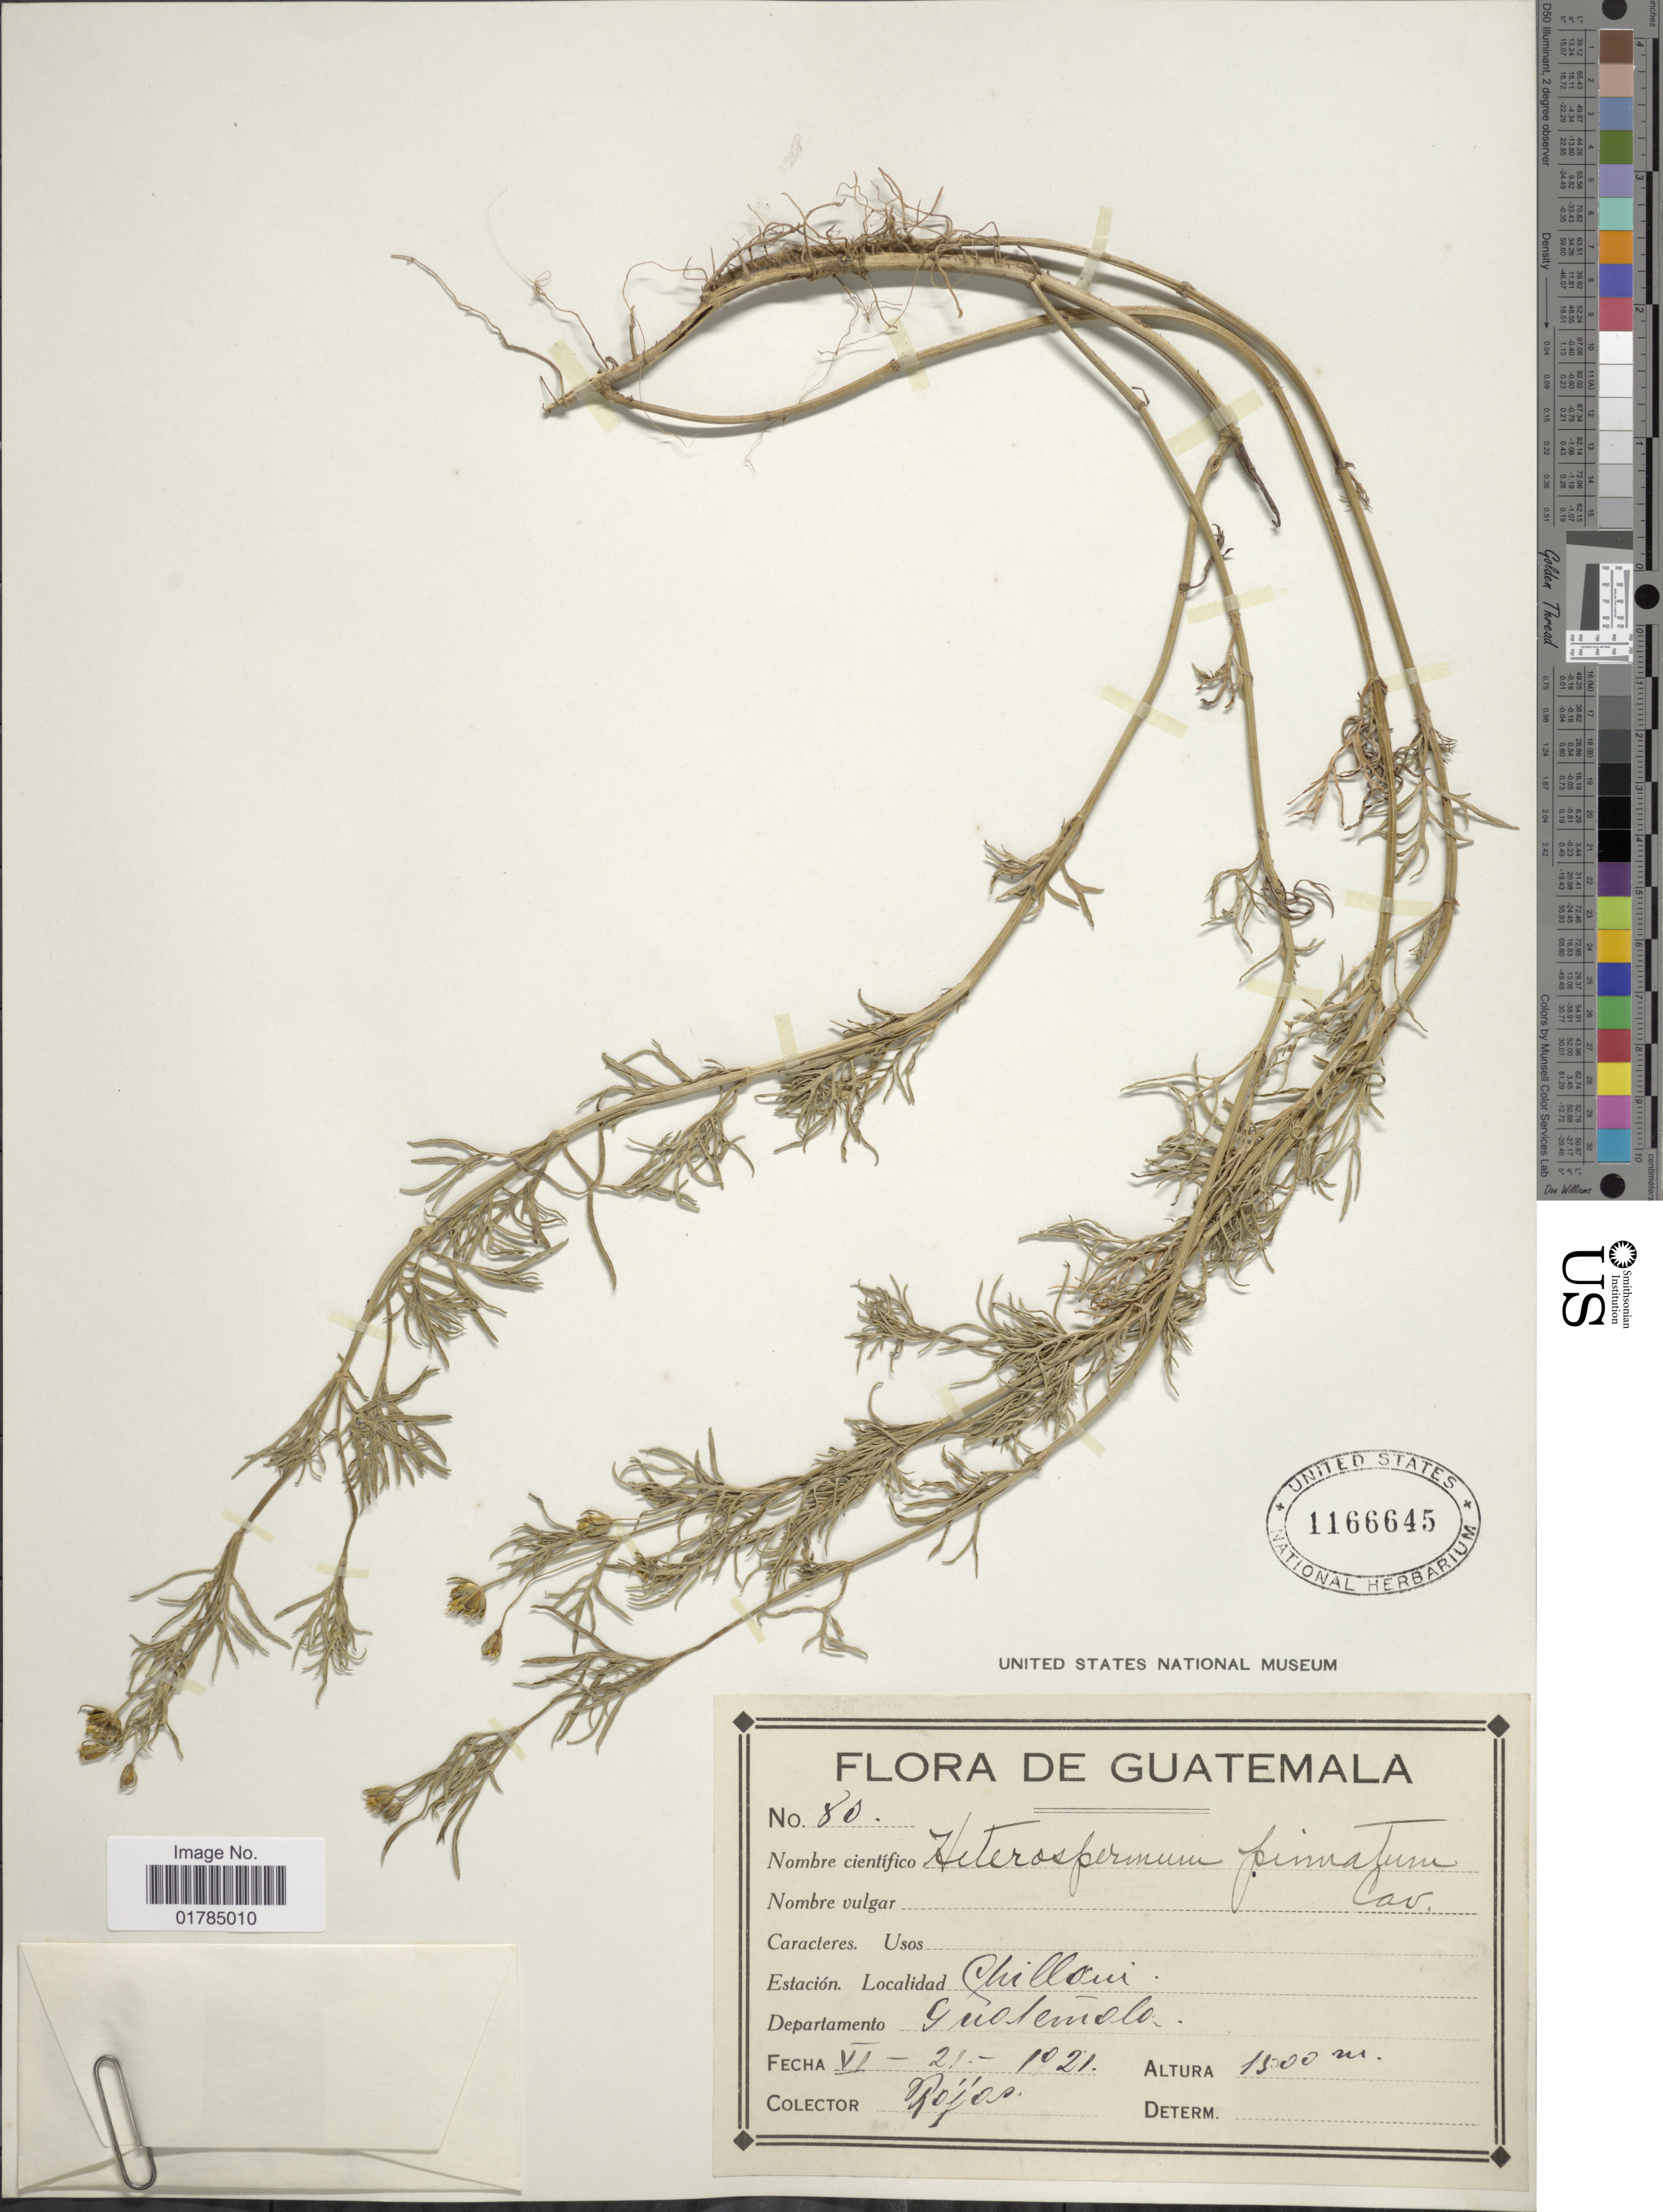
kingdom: Plantae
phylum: Tracheophyta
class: Magnoliopsida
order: Asterales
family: Asteraceae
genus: Heterosperma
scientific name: Heterosperma pinnatum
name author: Cav.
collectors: Rojas, --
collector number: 80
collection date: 1921-06-21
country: Guatemala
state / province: Guatemala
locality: Chillani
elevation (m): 1500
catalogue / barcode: US 1166645